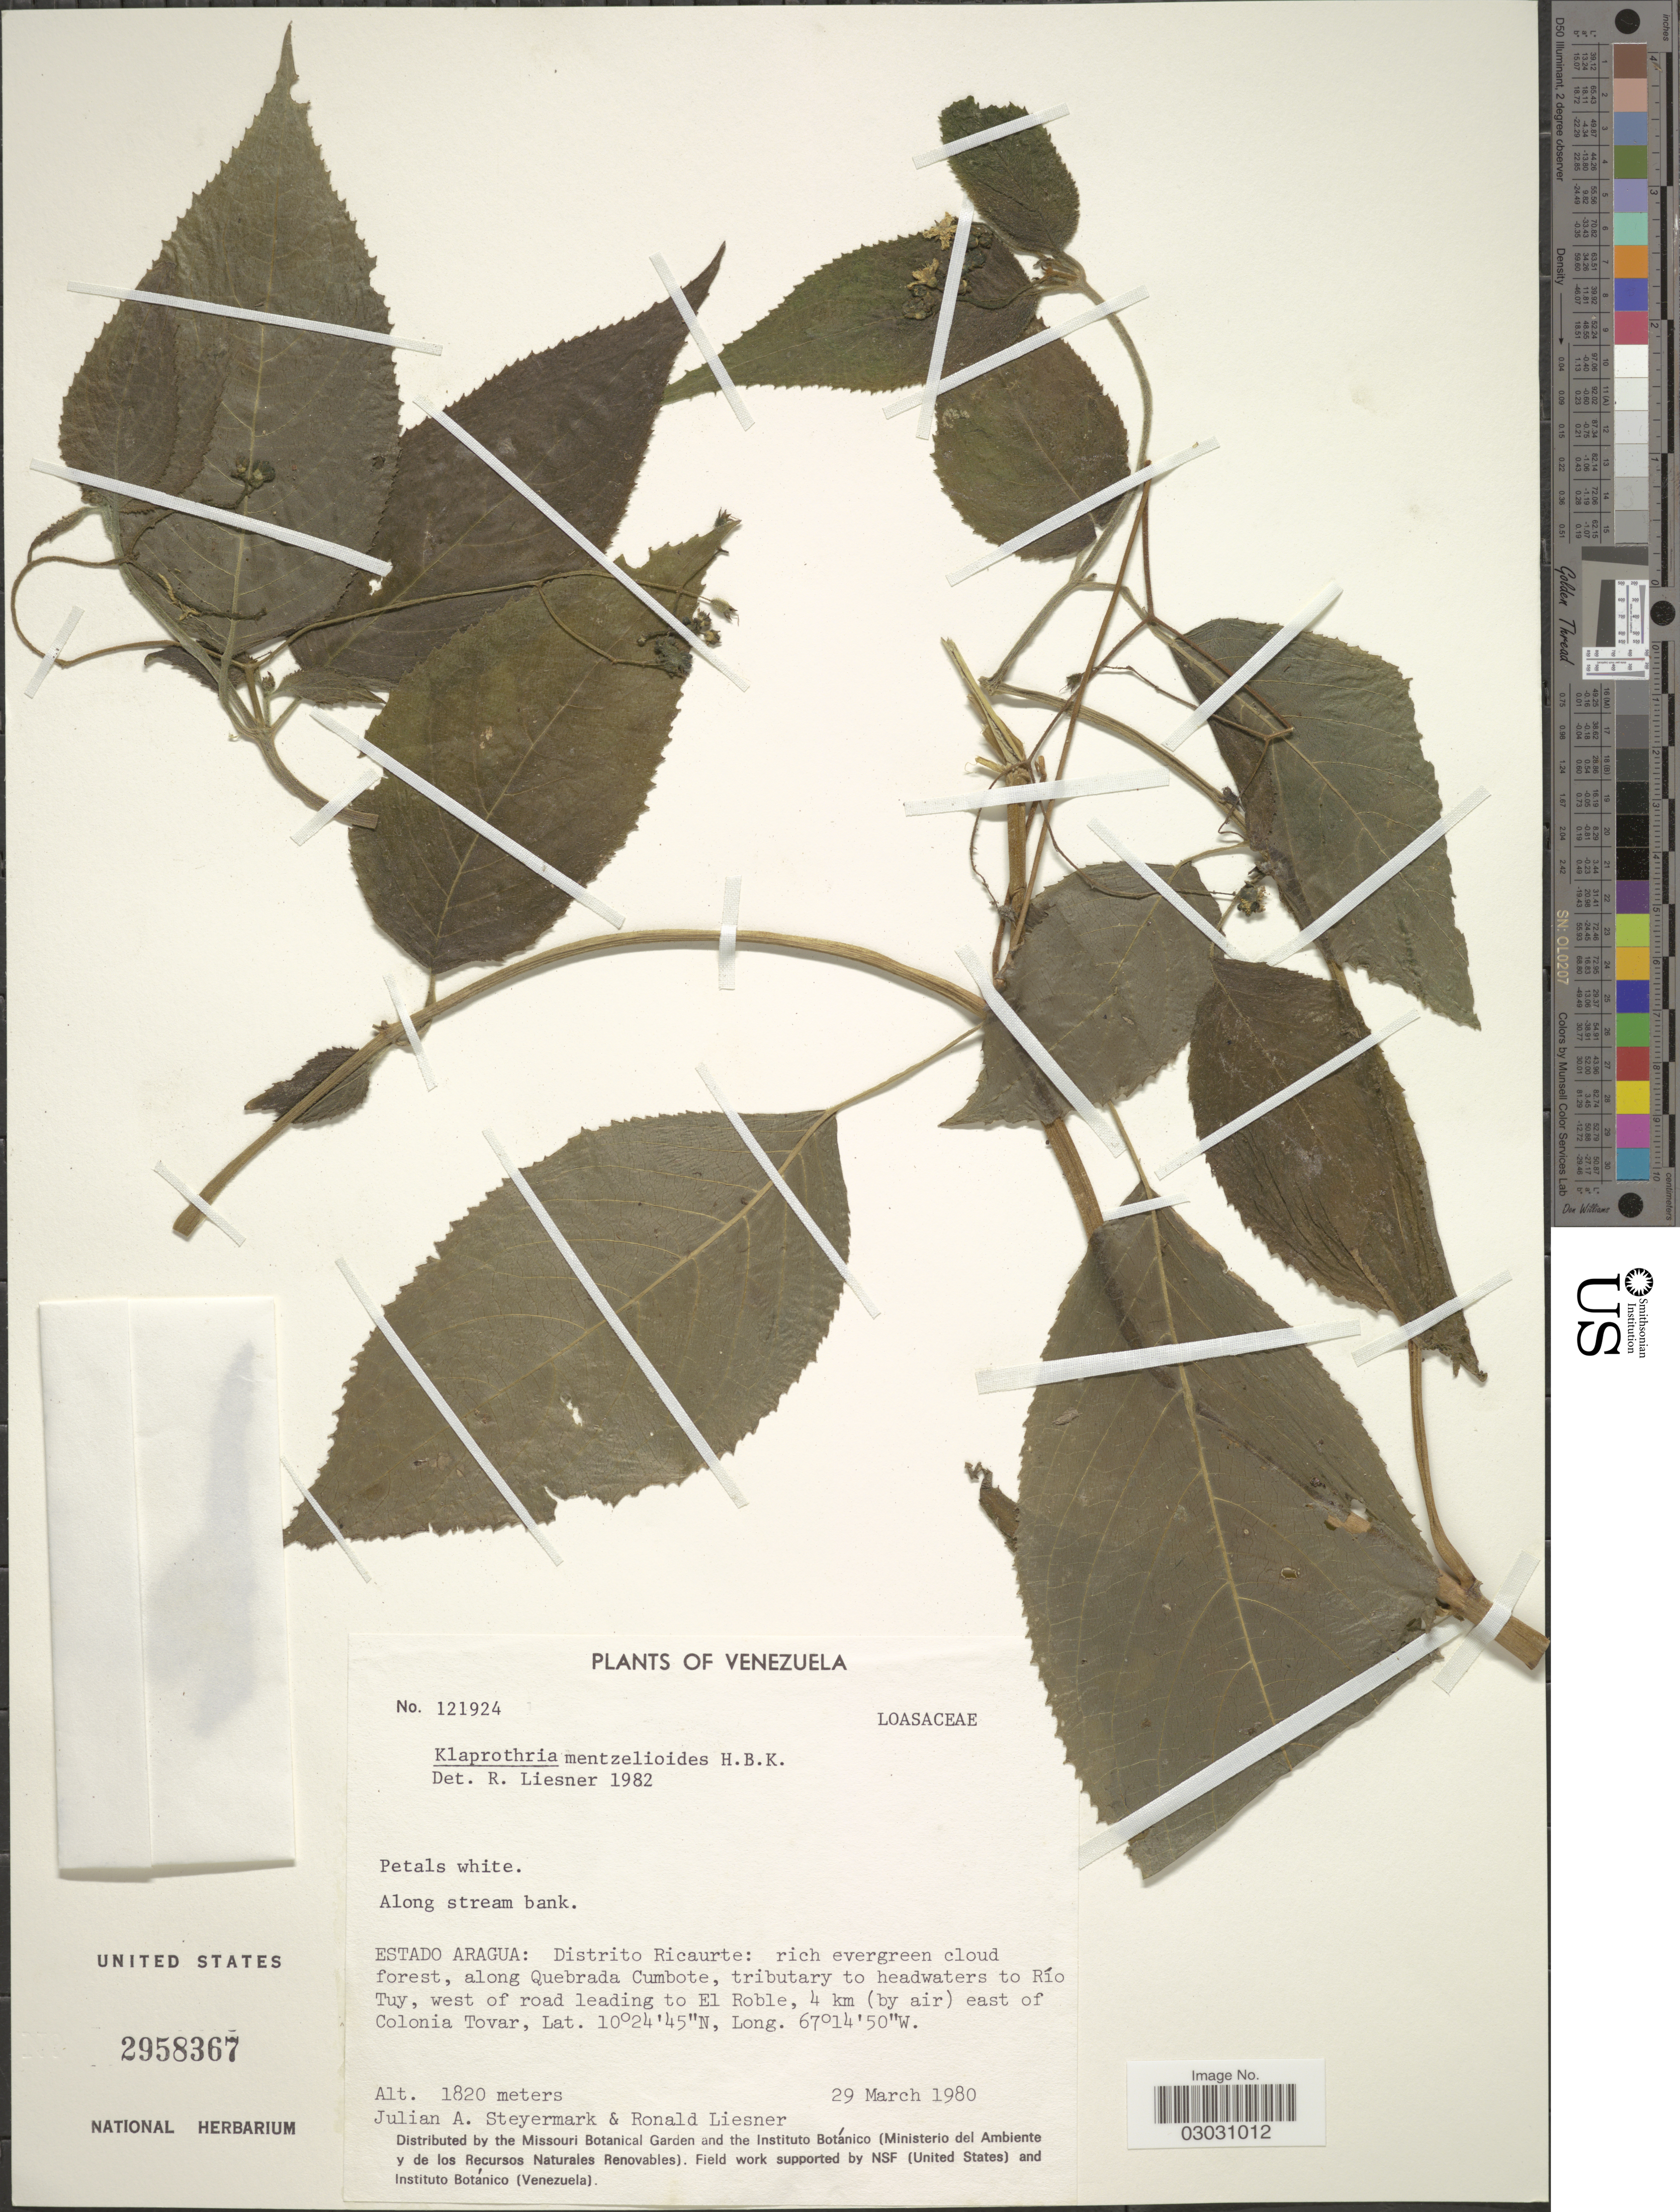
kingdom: Plantae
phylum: Tracheophyta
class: Magnoliopsida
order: Cornales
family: Loasaceae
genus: Klaprothia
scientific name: Klaprothia mentzelioides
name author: Kunth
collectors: J. Steyermark & R. L. Liesner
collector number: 121924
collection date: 1980-03-29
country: Venezuela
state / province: Aragua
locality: Distrito Ricaurte: rich evergreen cloud forest, along Quebrada Cumbote, tributary to headwaters to Río Tuy, west of road leading to El Roble, 4 km (by air) east of Colonia Tovar.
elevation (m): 1820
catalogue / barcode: US 2958367